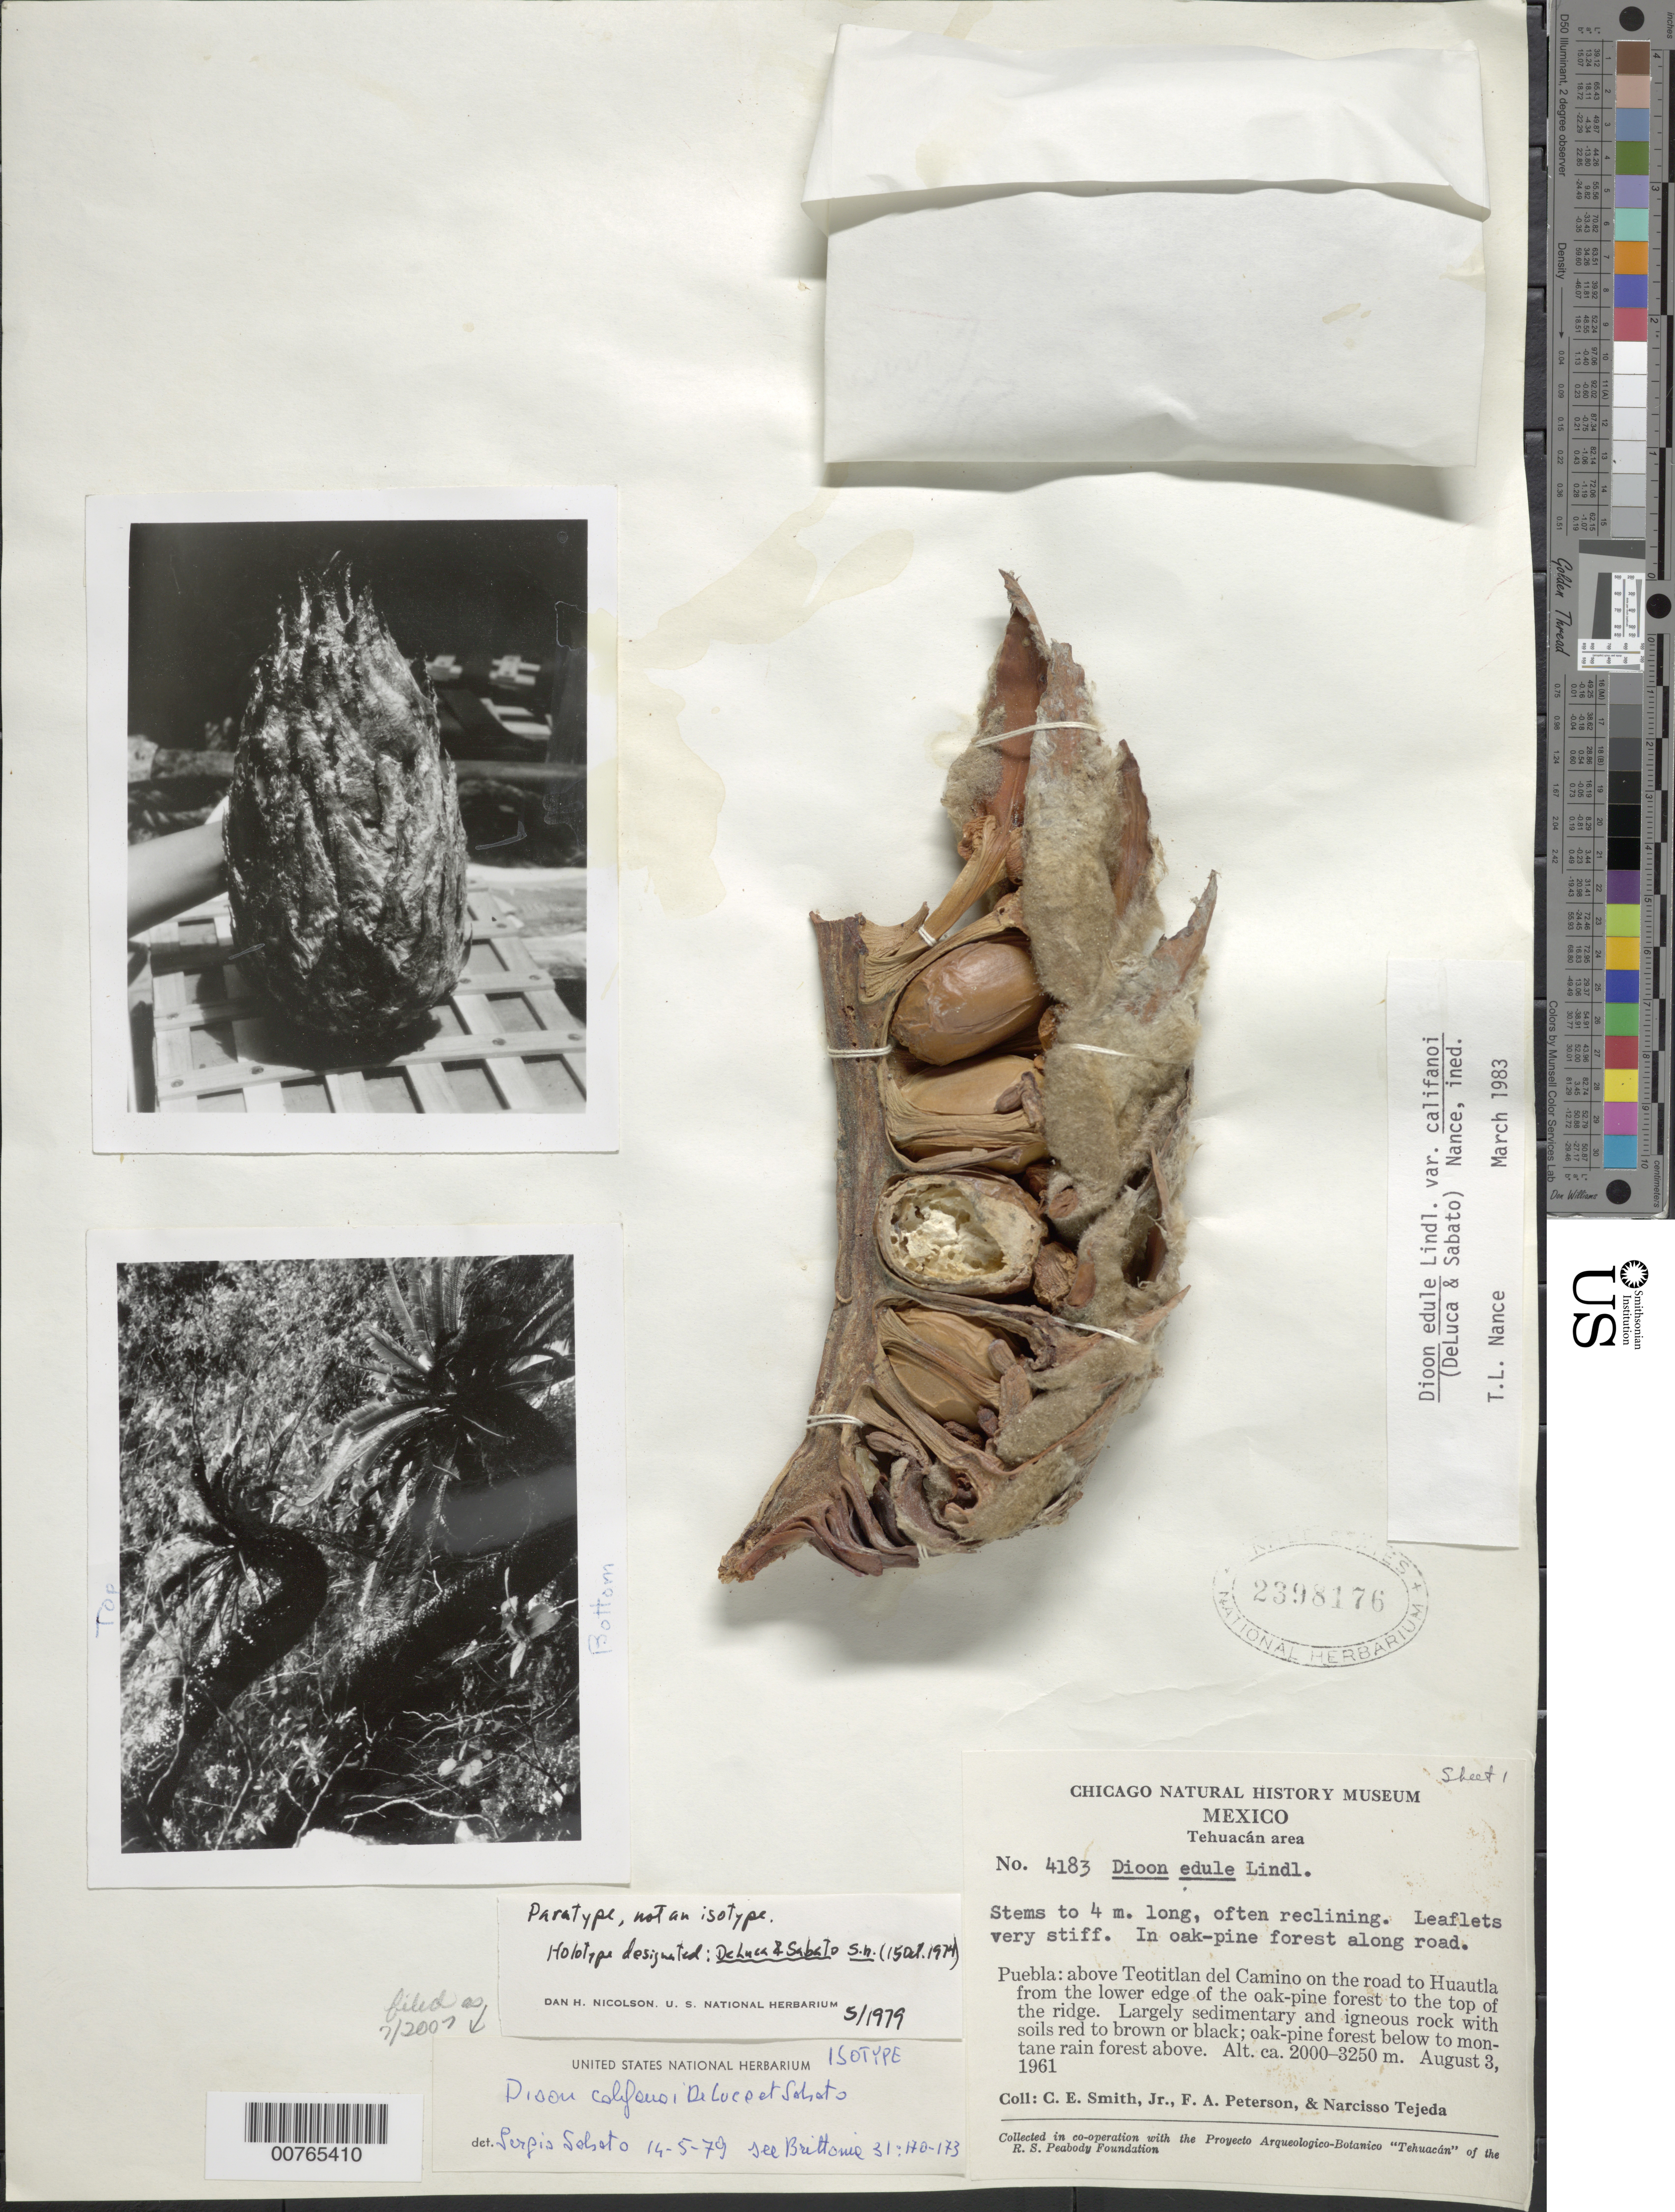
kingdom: Plantae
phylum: Tracheophyta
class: Cycadopsida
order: Cycadales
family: Zamiaceae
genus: Dioon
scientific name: Dioon califanoi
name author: De Luca & Sabato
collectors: C. E. Smith Jr., F. A. Peterson & N. Tejeda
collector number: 4183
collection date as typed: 03 Aug 1961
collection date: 1961-08-03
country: Mexico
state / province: Puebla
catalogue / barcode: US 2398176